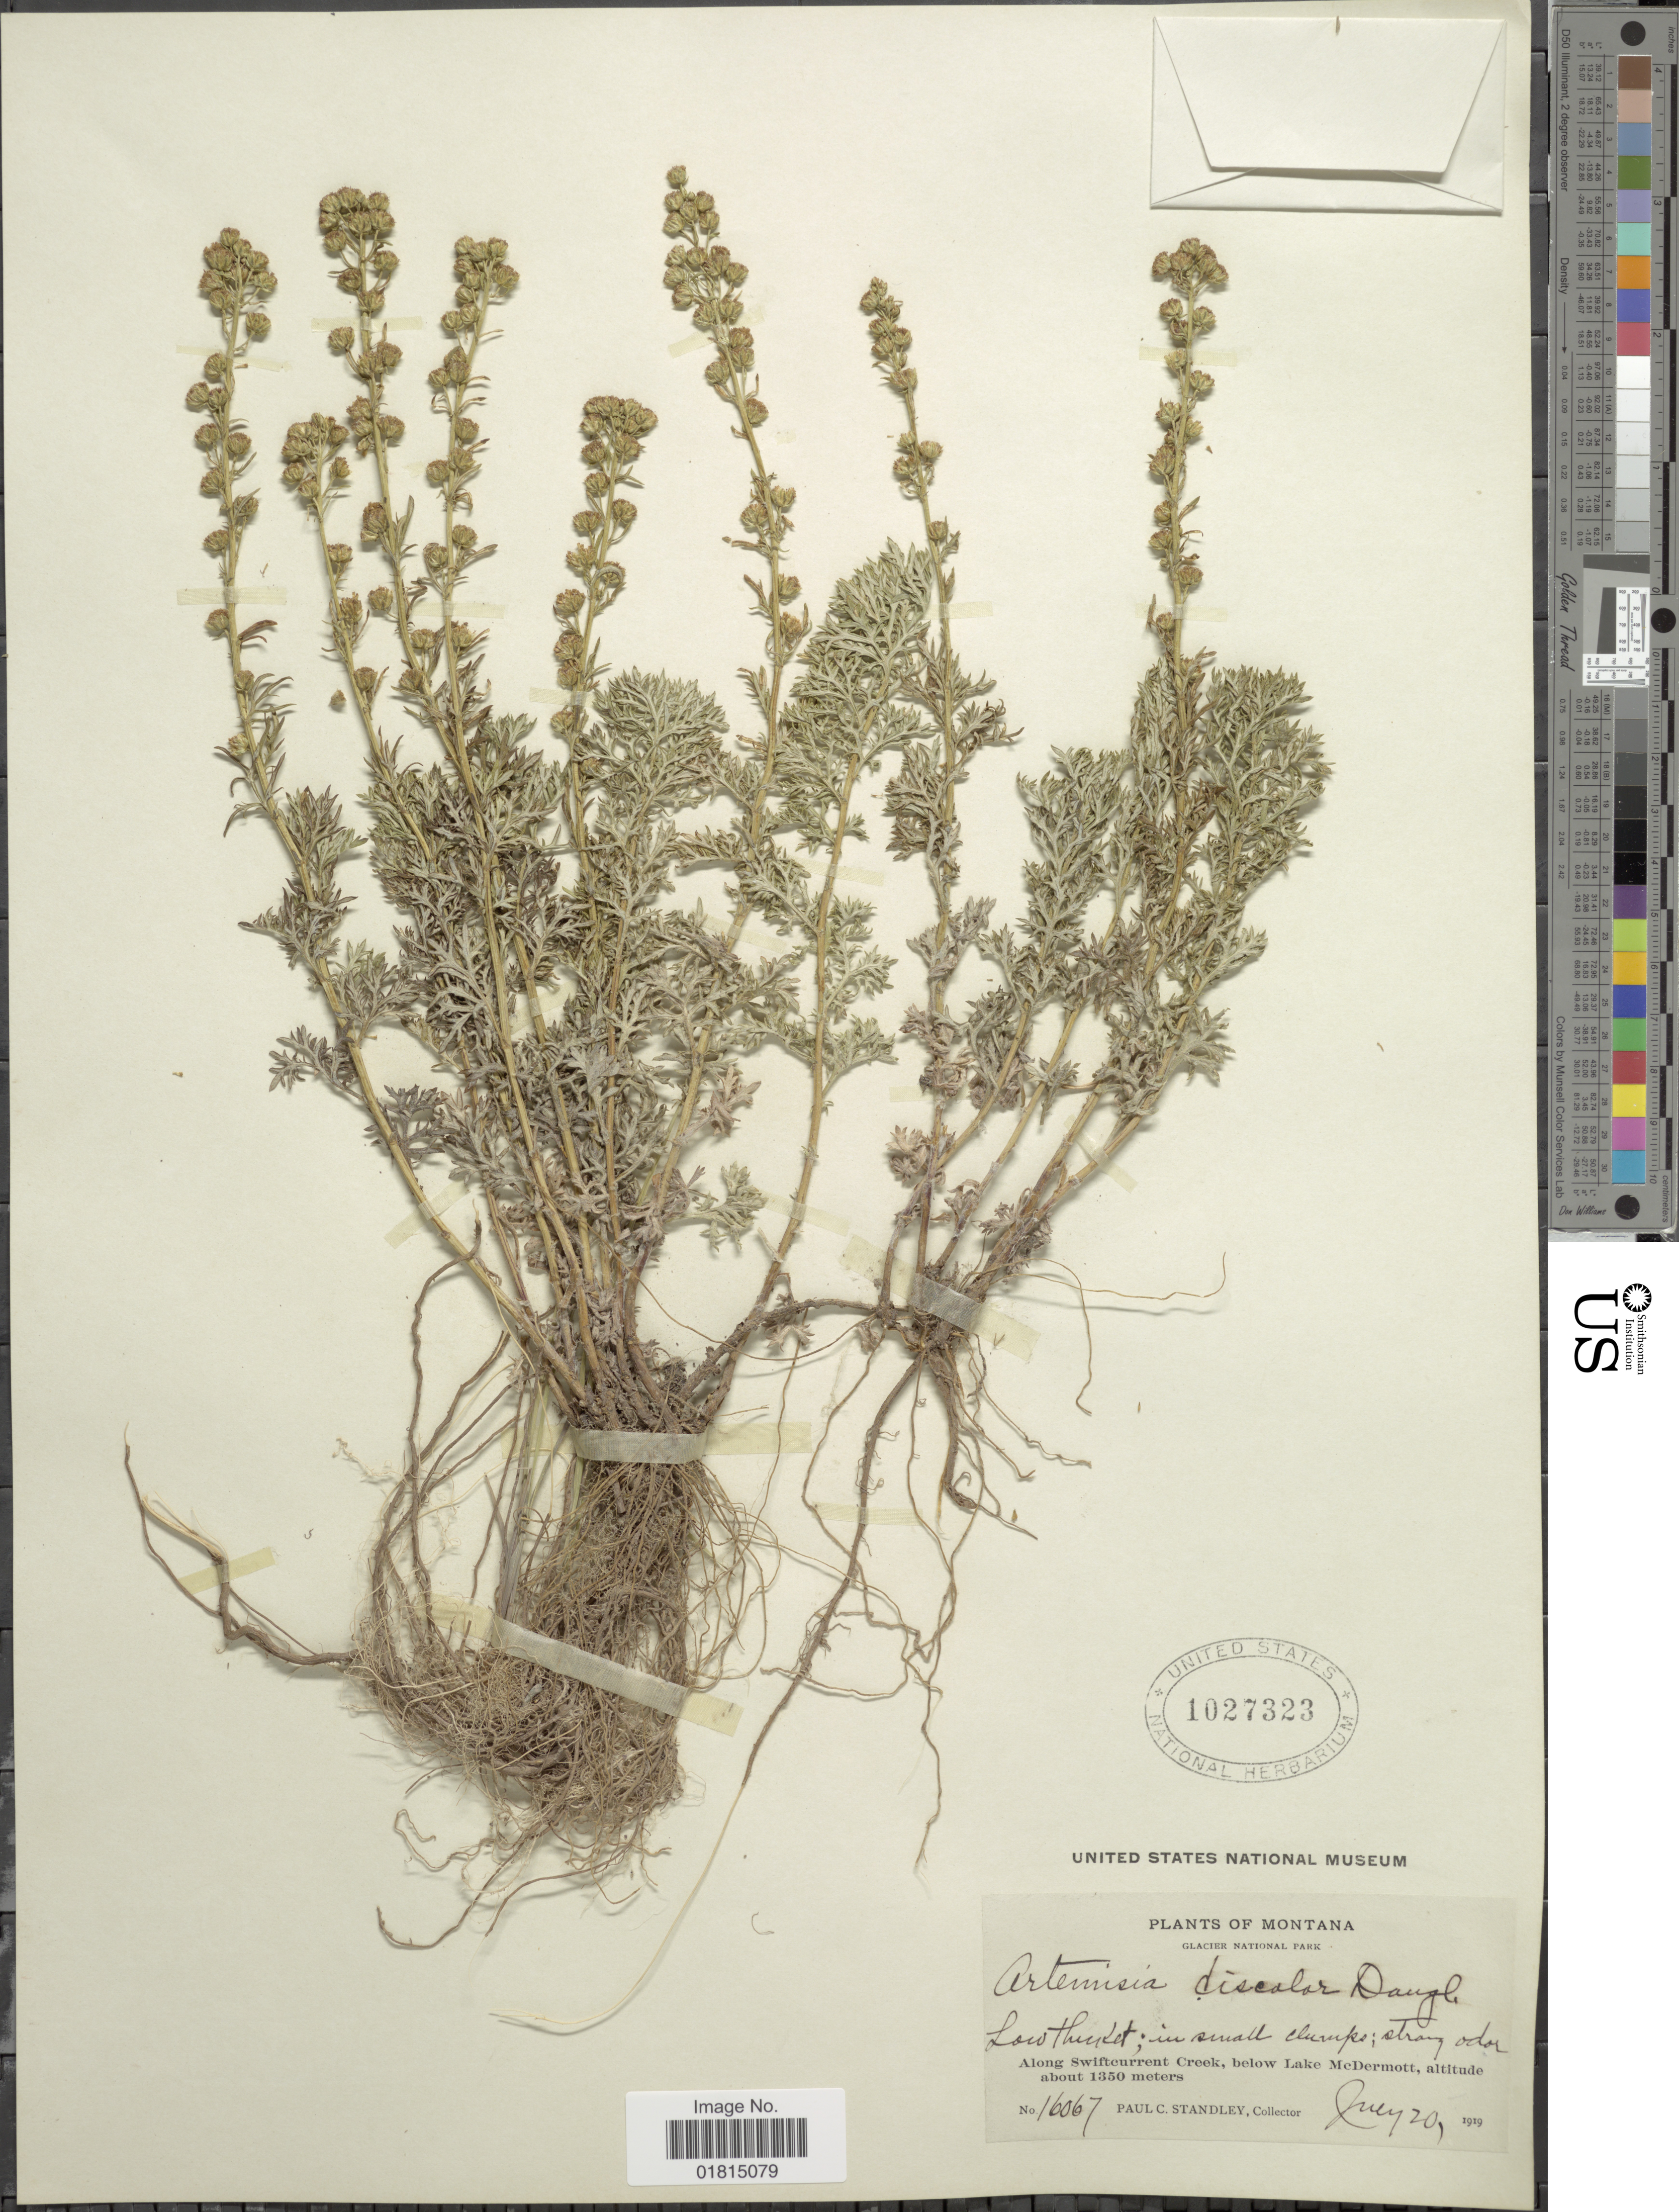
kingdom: Plantae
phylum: Tracheophyta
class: Magnoliopsida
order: Asterales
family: Asteraceae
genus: Artemisia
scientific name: Artemisia discolor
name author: Douglas ex DC.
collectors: P. C. Standley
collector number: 16067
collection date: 1919-06-20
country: United States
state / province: Montana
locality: Glacier National Park. Low thicket; in small clumps; stray odor. Along Swiftcurrent Creek, below Lake McDermott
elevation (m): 1350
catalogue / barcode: US 1027323